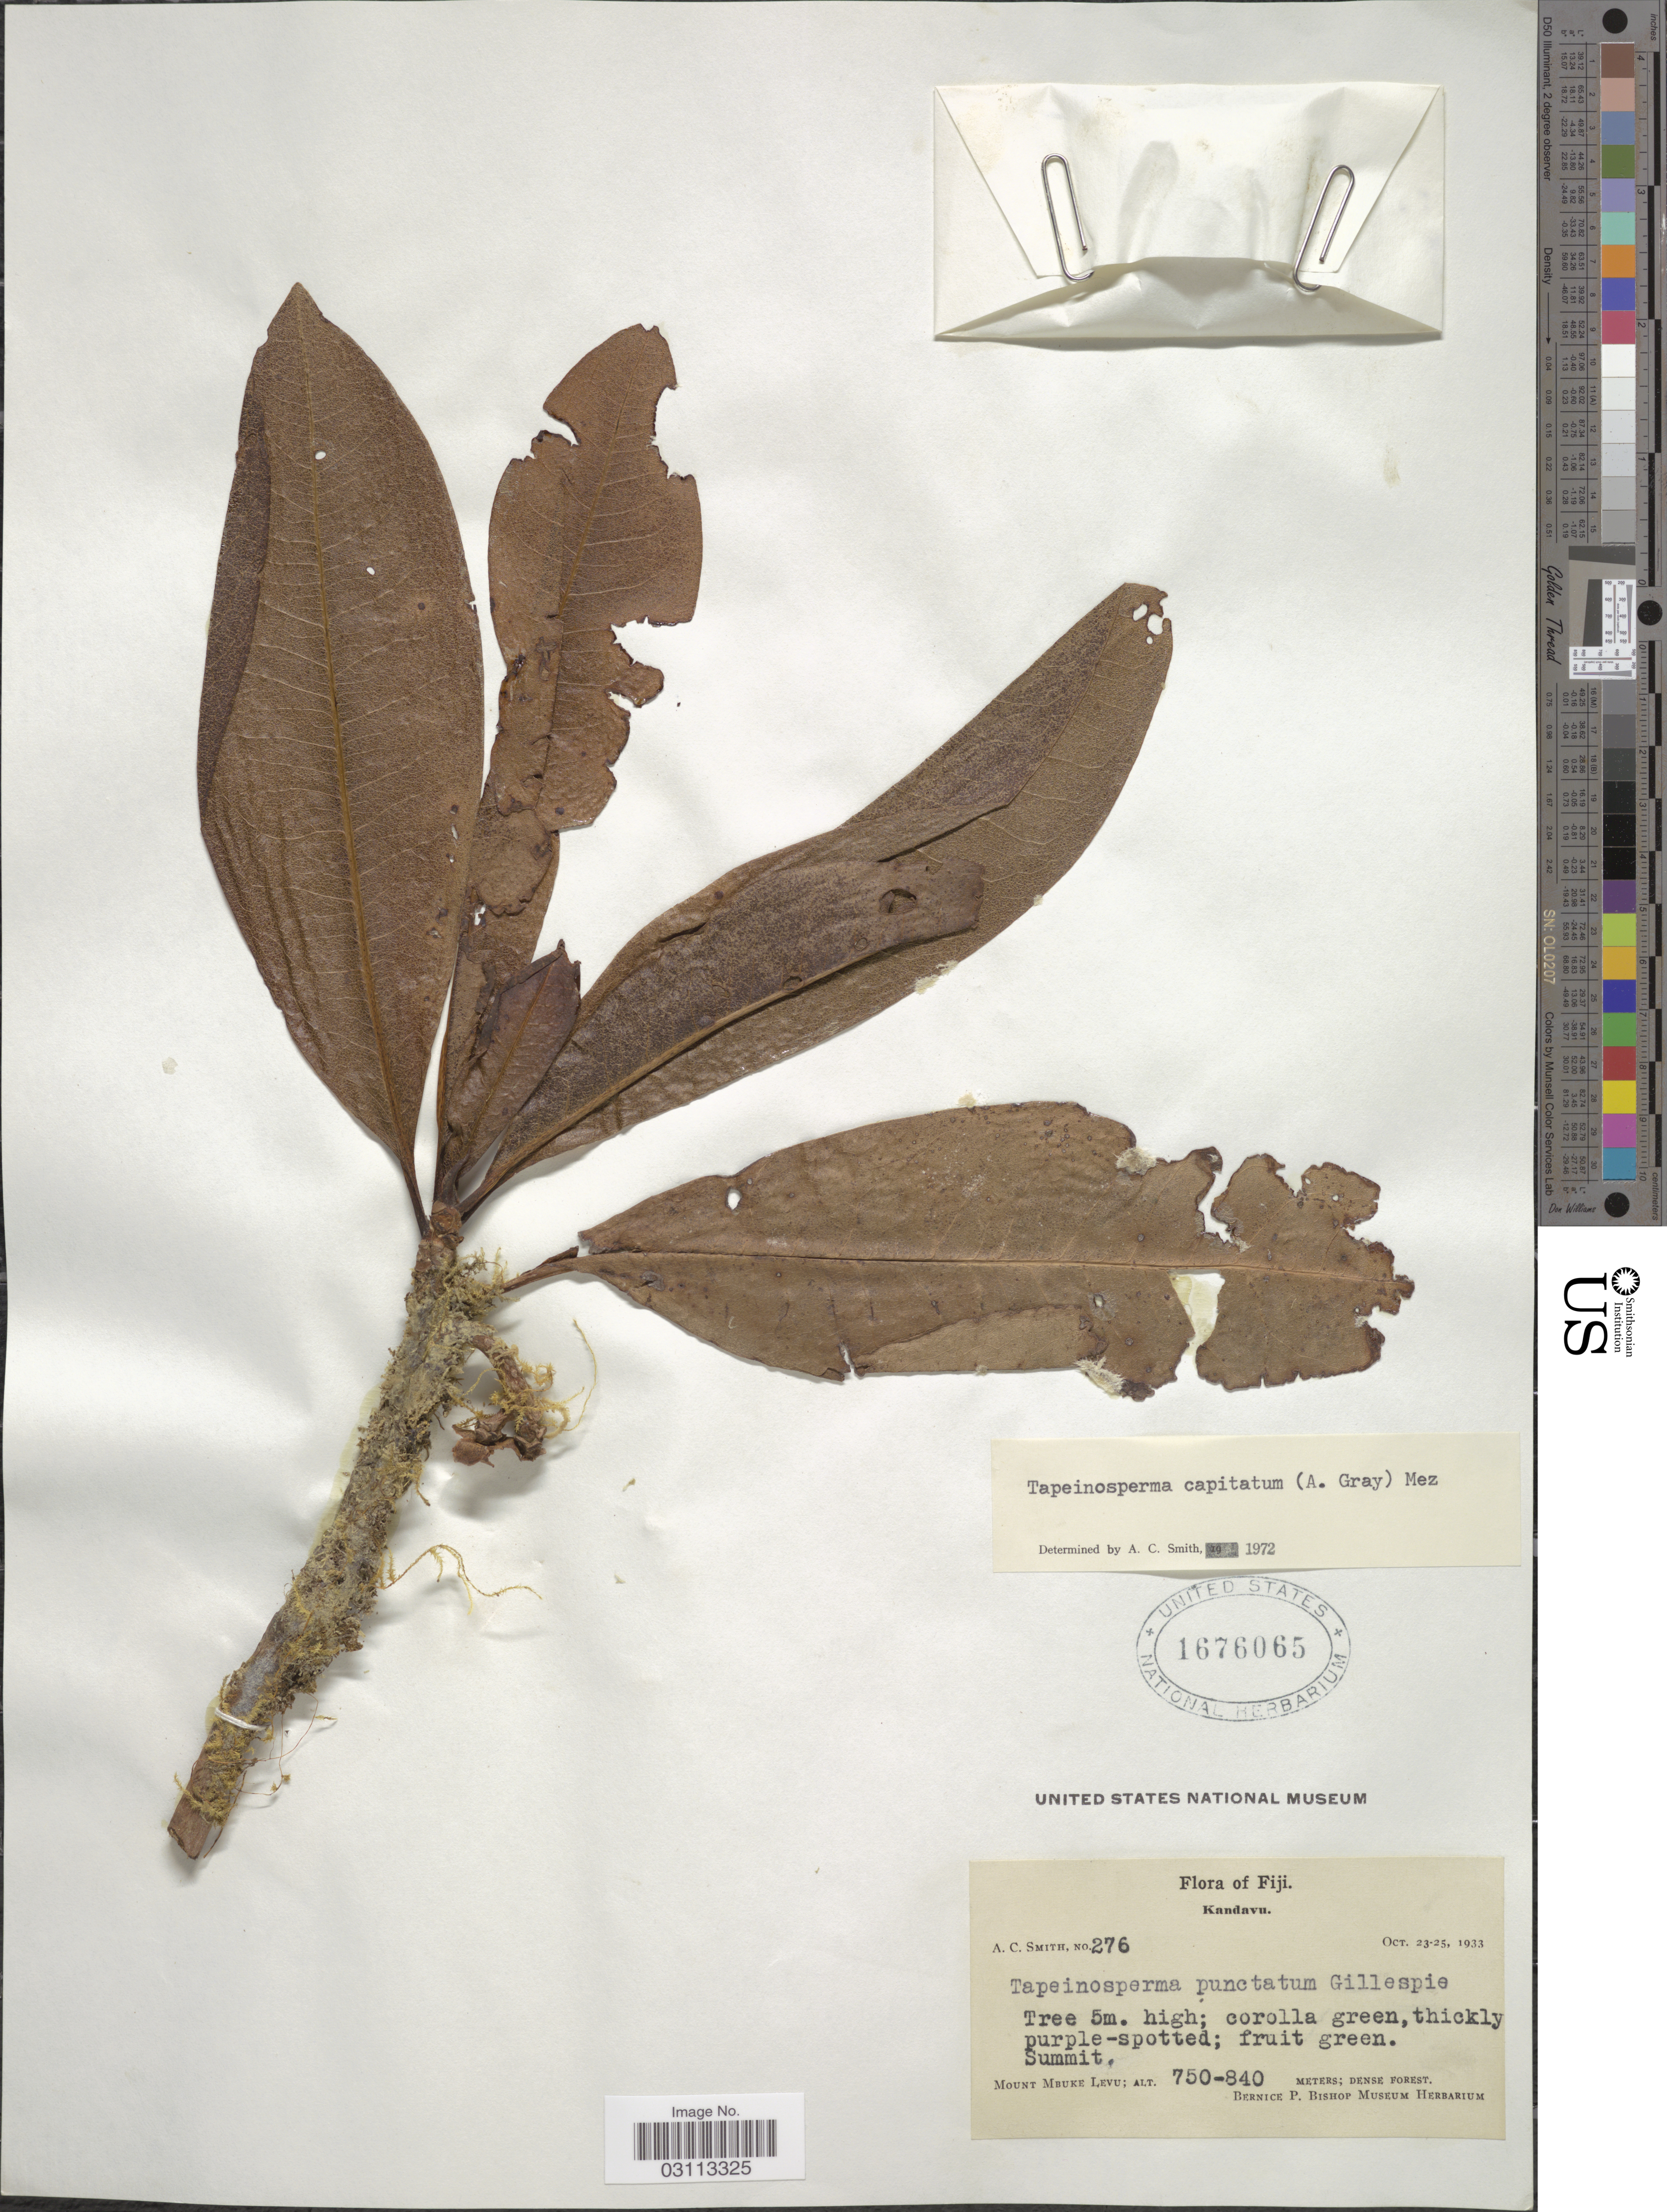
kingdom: Plantae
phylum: Tracheophyta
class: Magnoliopsida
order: Ericales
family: Primulaceae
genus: Tapeinosperma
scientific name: Tapeinosperma capitatum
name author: (A. Gray) Mez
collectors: A. C. Smith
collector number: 276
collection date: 1933-10-23/1933-10-25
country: Fiji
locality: Kandavu. Mount Mbuke Levu.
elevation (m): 750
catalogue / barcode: US 1676065